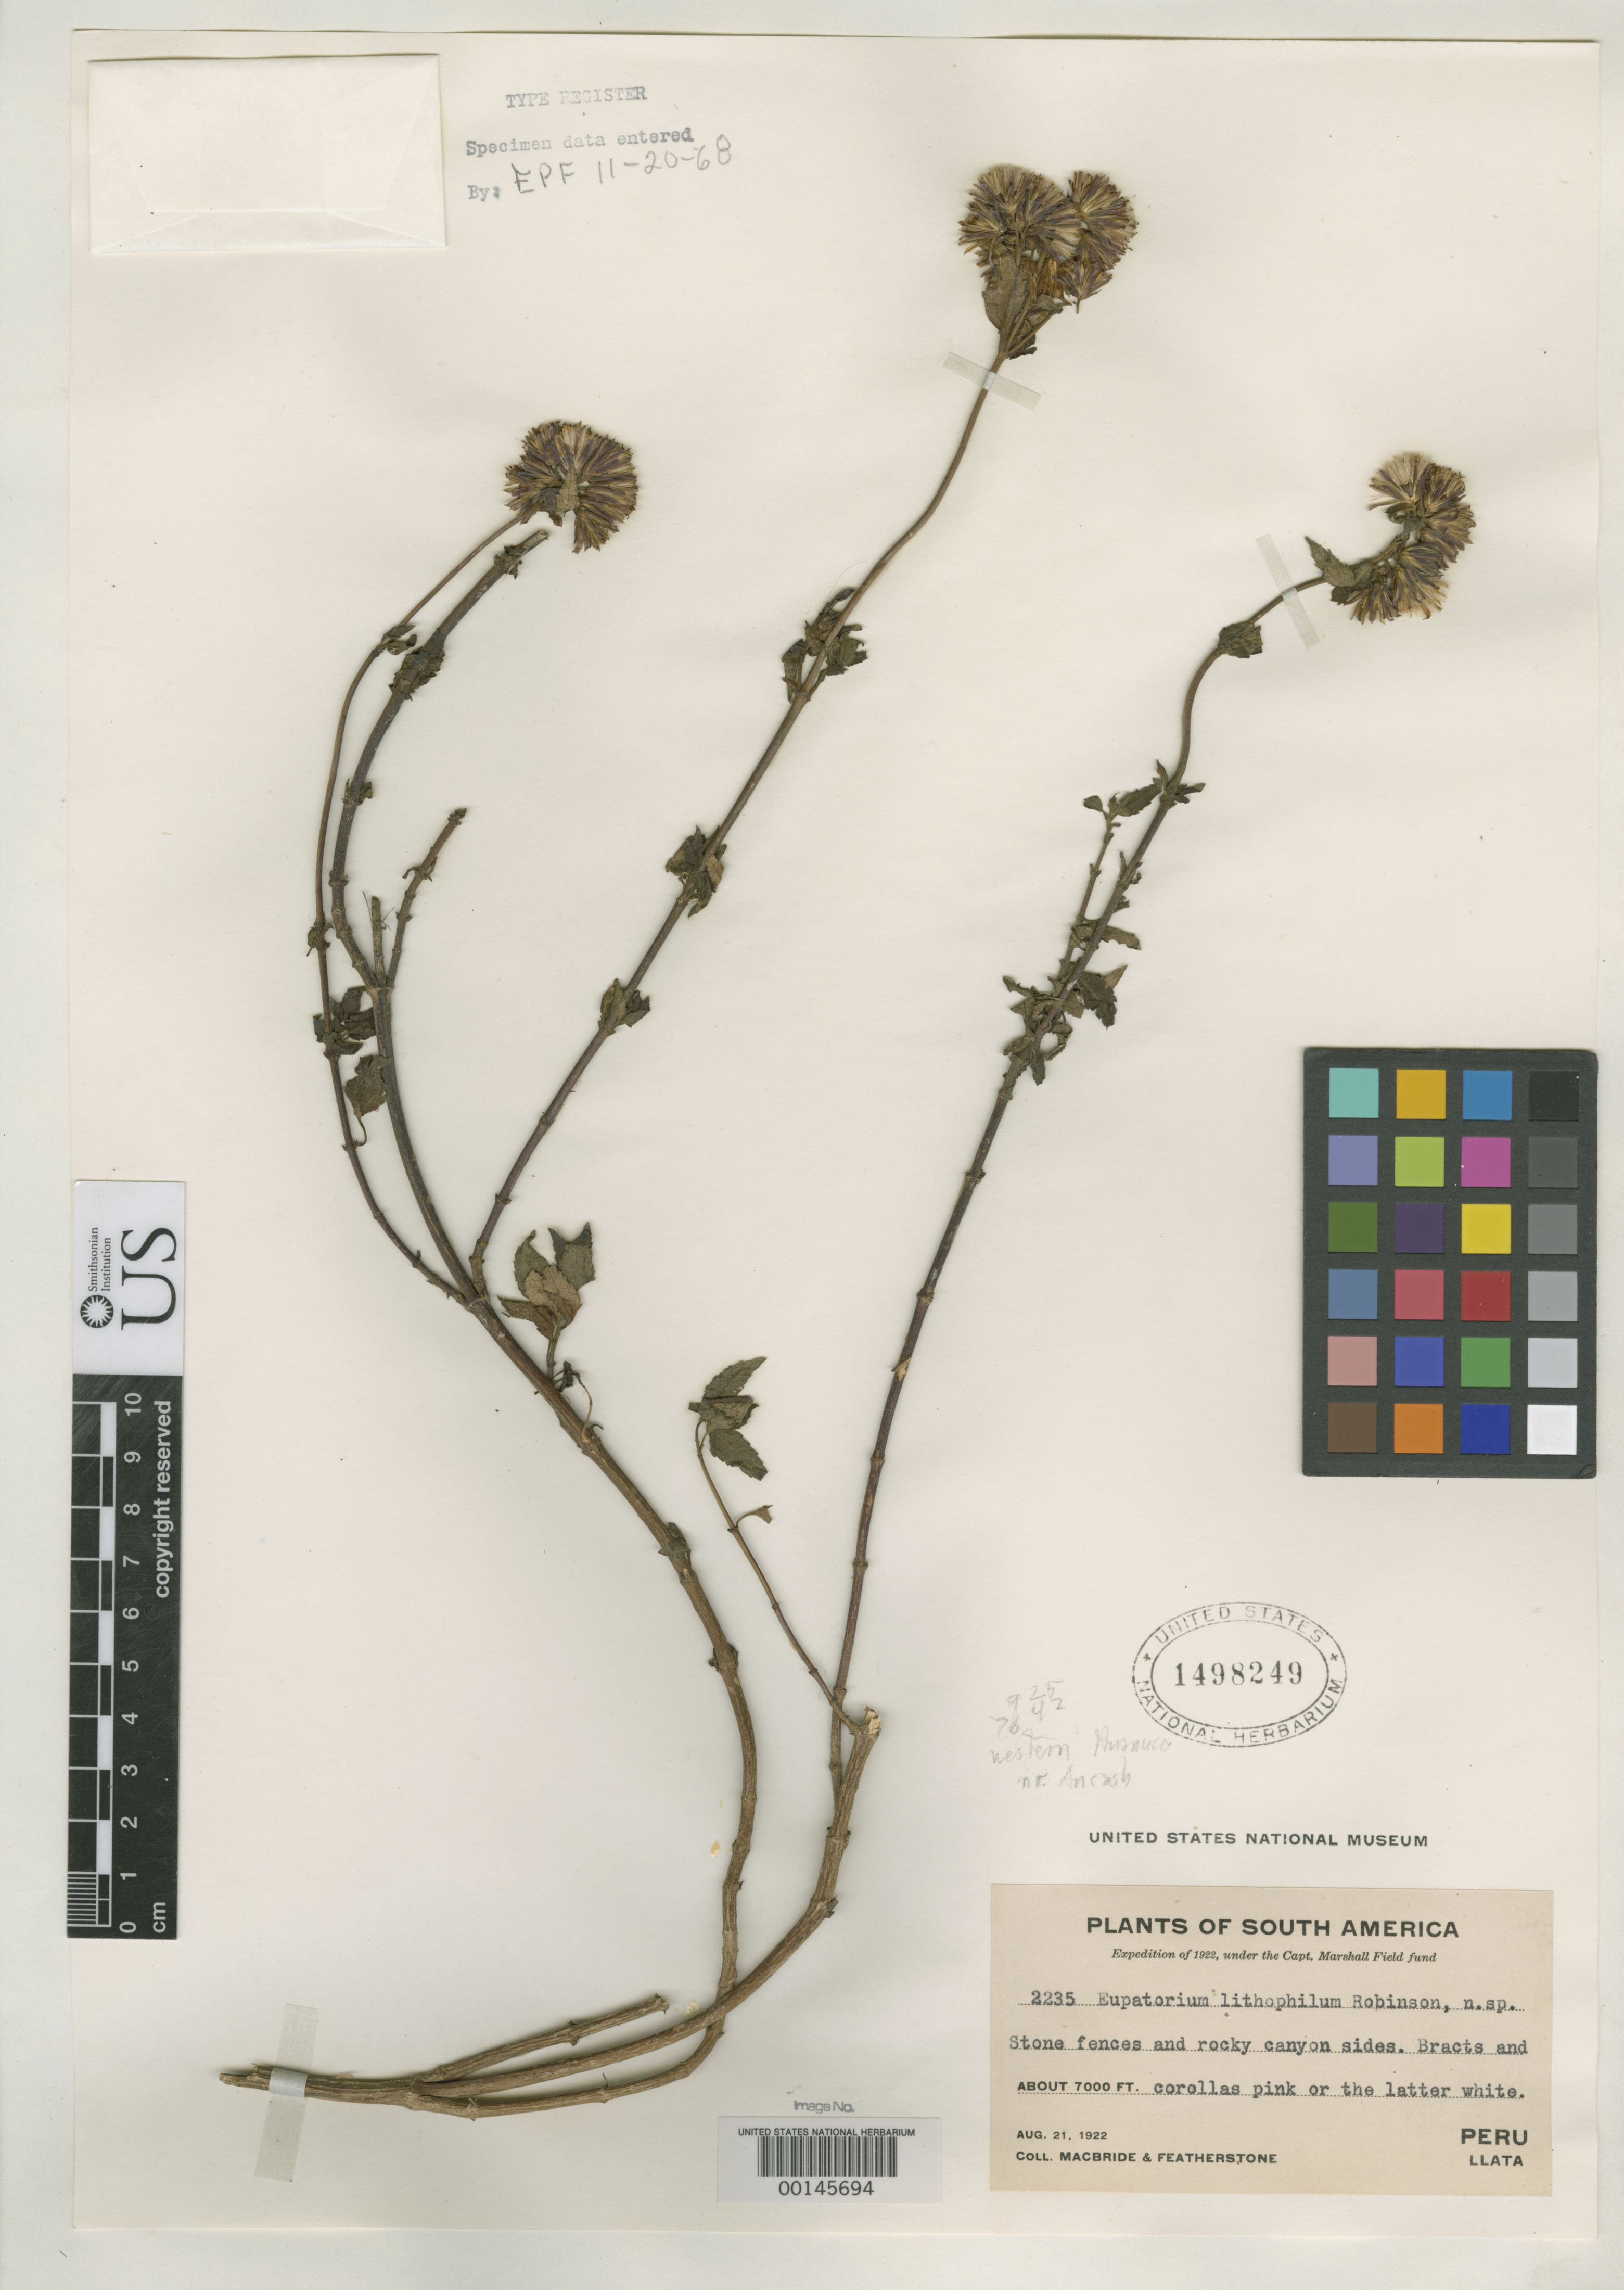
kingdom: Plantae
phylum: Tracheophyta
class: Magnoliopsida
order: Asterales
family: Asteraceae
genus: Eupatorium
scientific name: Eupatorium lithophilum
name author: B.L. Rob.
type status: Isotype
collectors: J. F. Macbride & W. Featherstone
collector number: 2235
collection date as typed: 21 Aug 1922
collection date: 1922-08-21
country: Peru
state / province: Huánuco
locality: Llata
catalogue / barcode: US 1498249